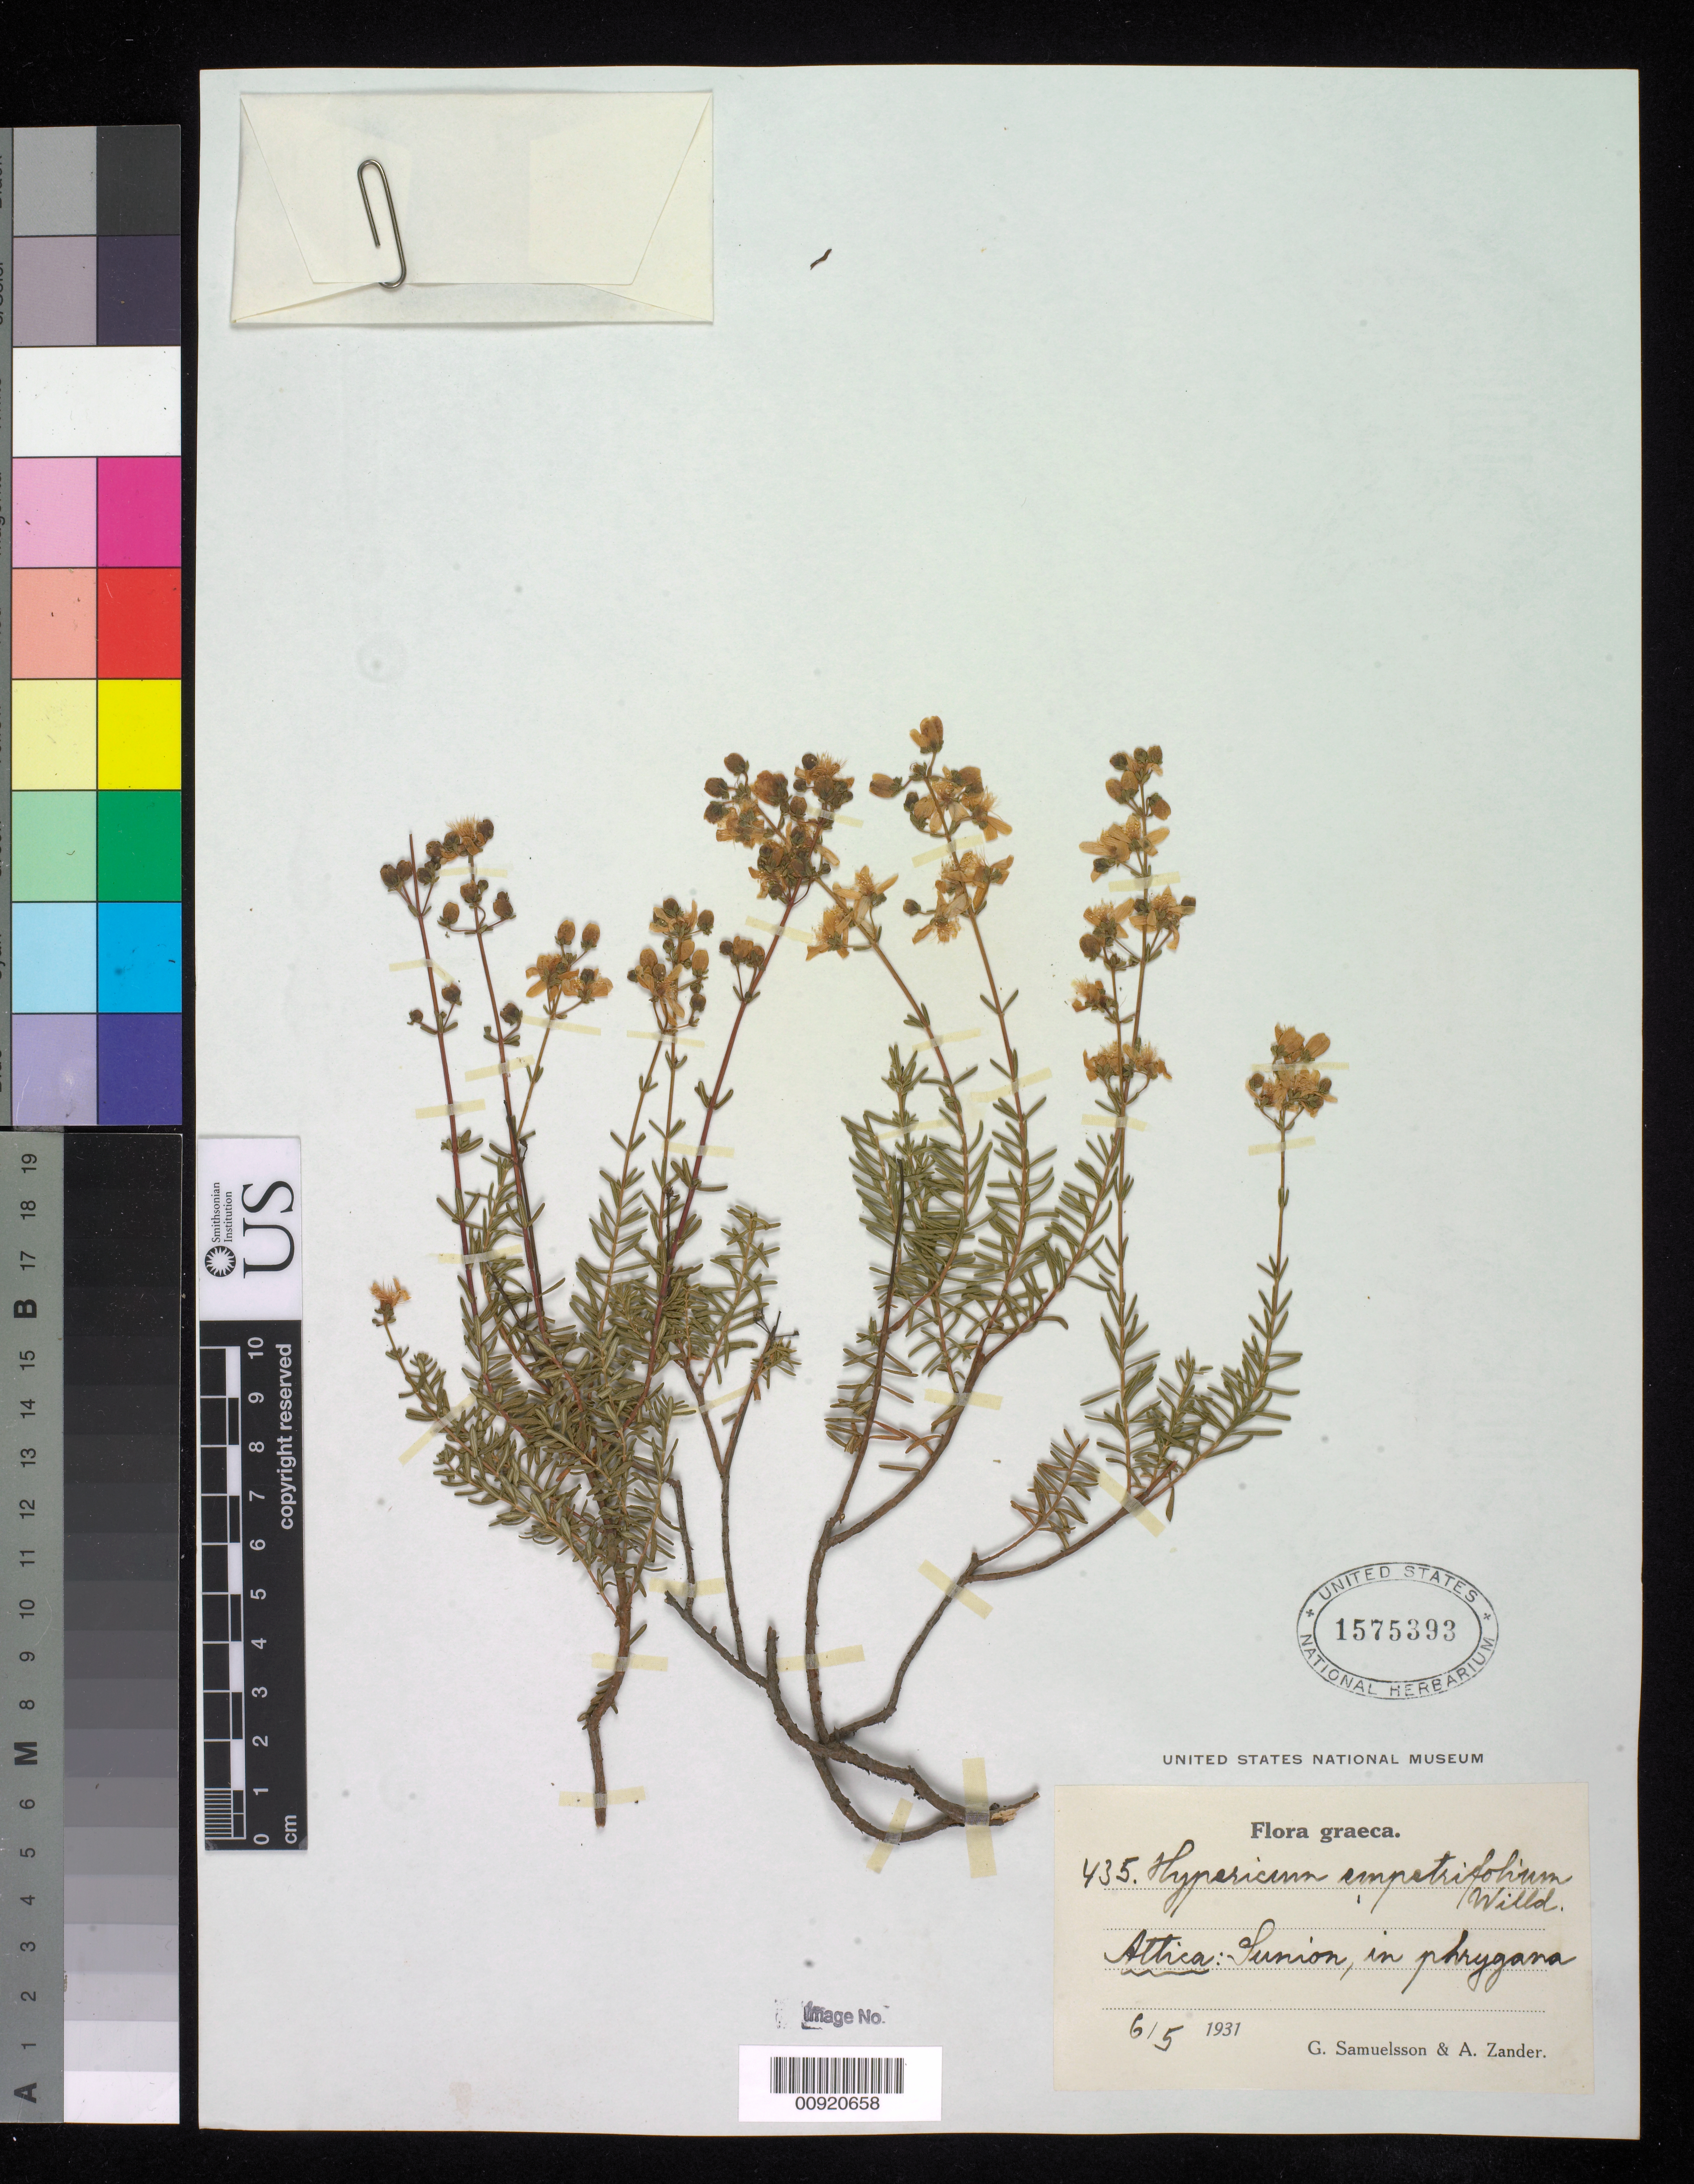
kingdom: Plantae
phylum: Tracheophyta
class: Magnoliopsida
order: Malpighiales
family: Hypericaceae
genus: Hypericum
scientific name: Hypericum empetrifolium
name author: Willd.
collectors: G. Samuelsson & A. Zander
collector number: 435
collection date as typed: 06 May 1931 or 05 Jun 1931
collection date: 1931-05-06 or 1931-06-05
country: Greece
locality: Attica. [J]union in phygana.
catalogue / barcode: US 1575393